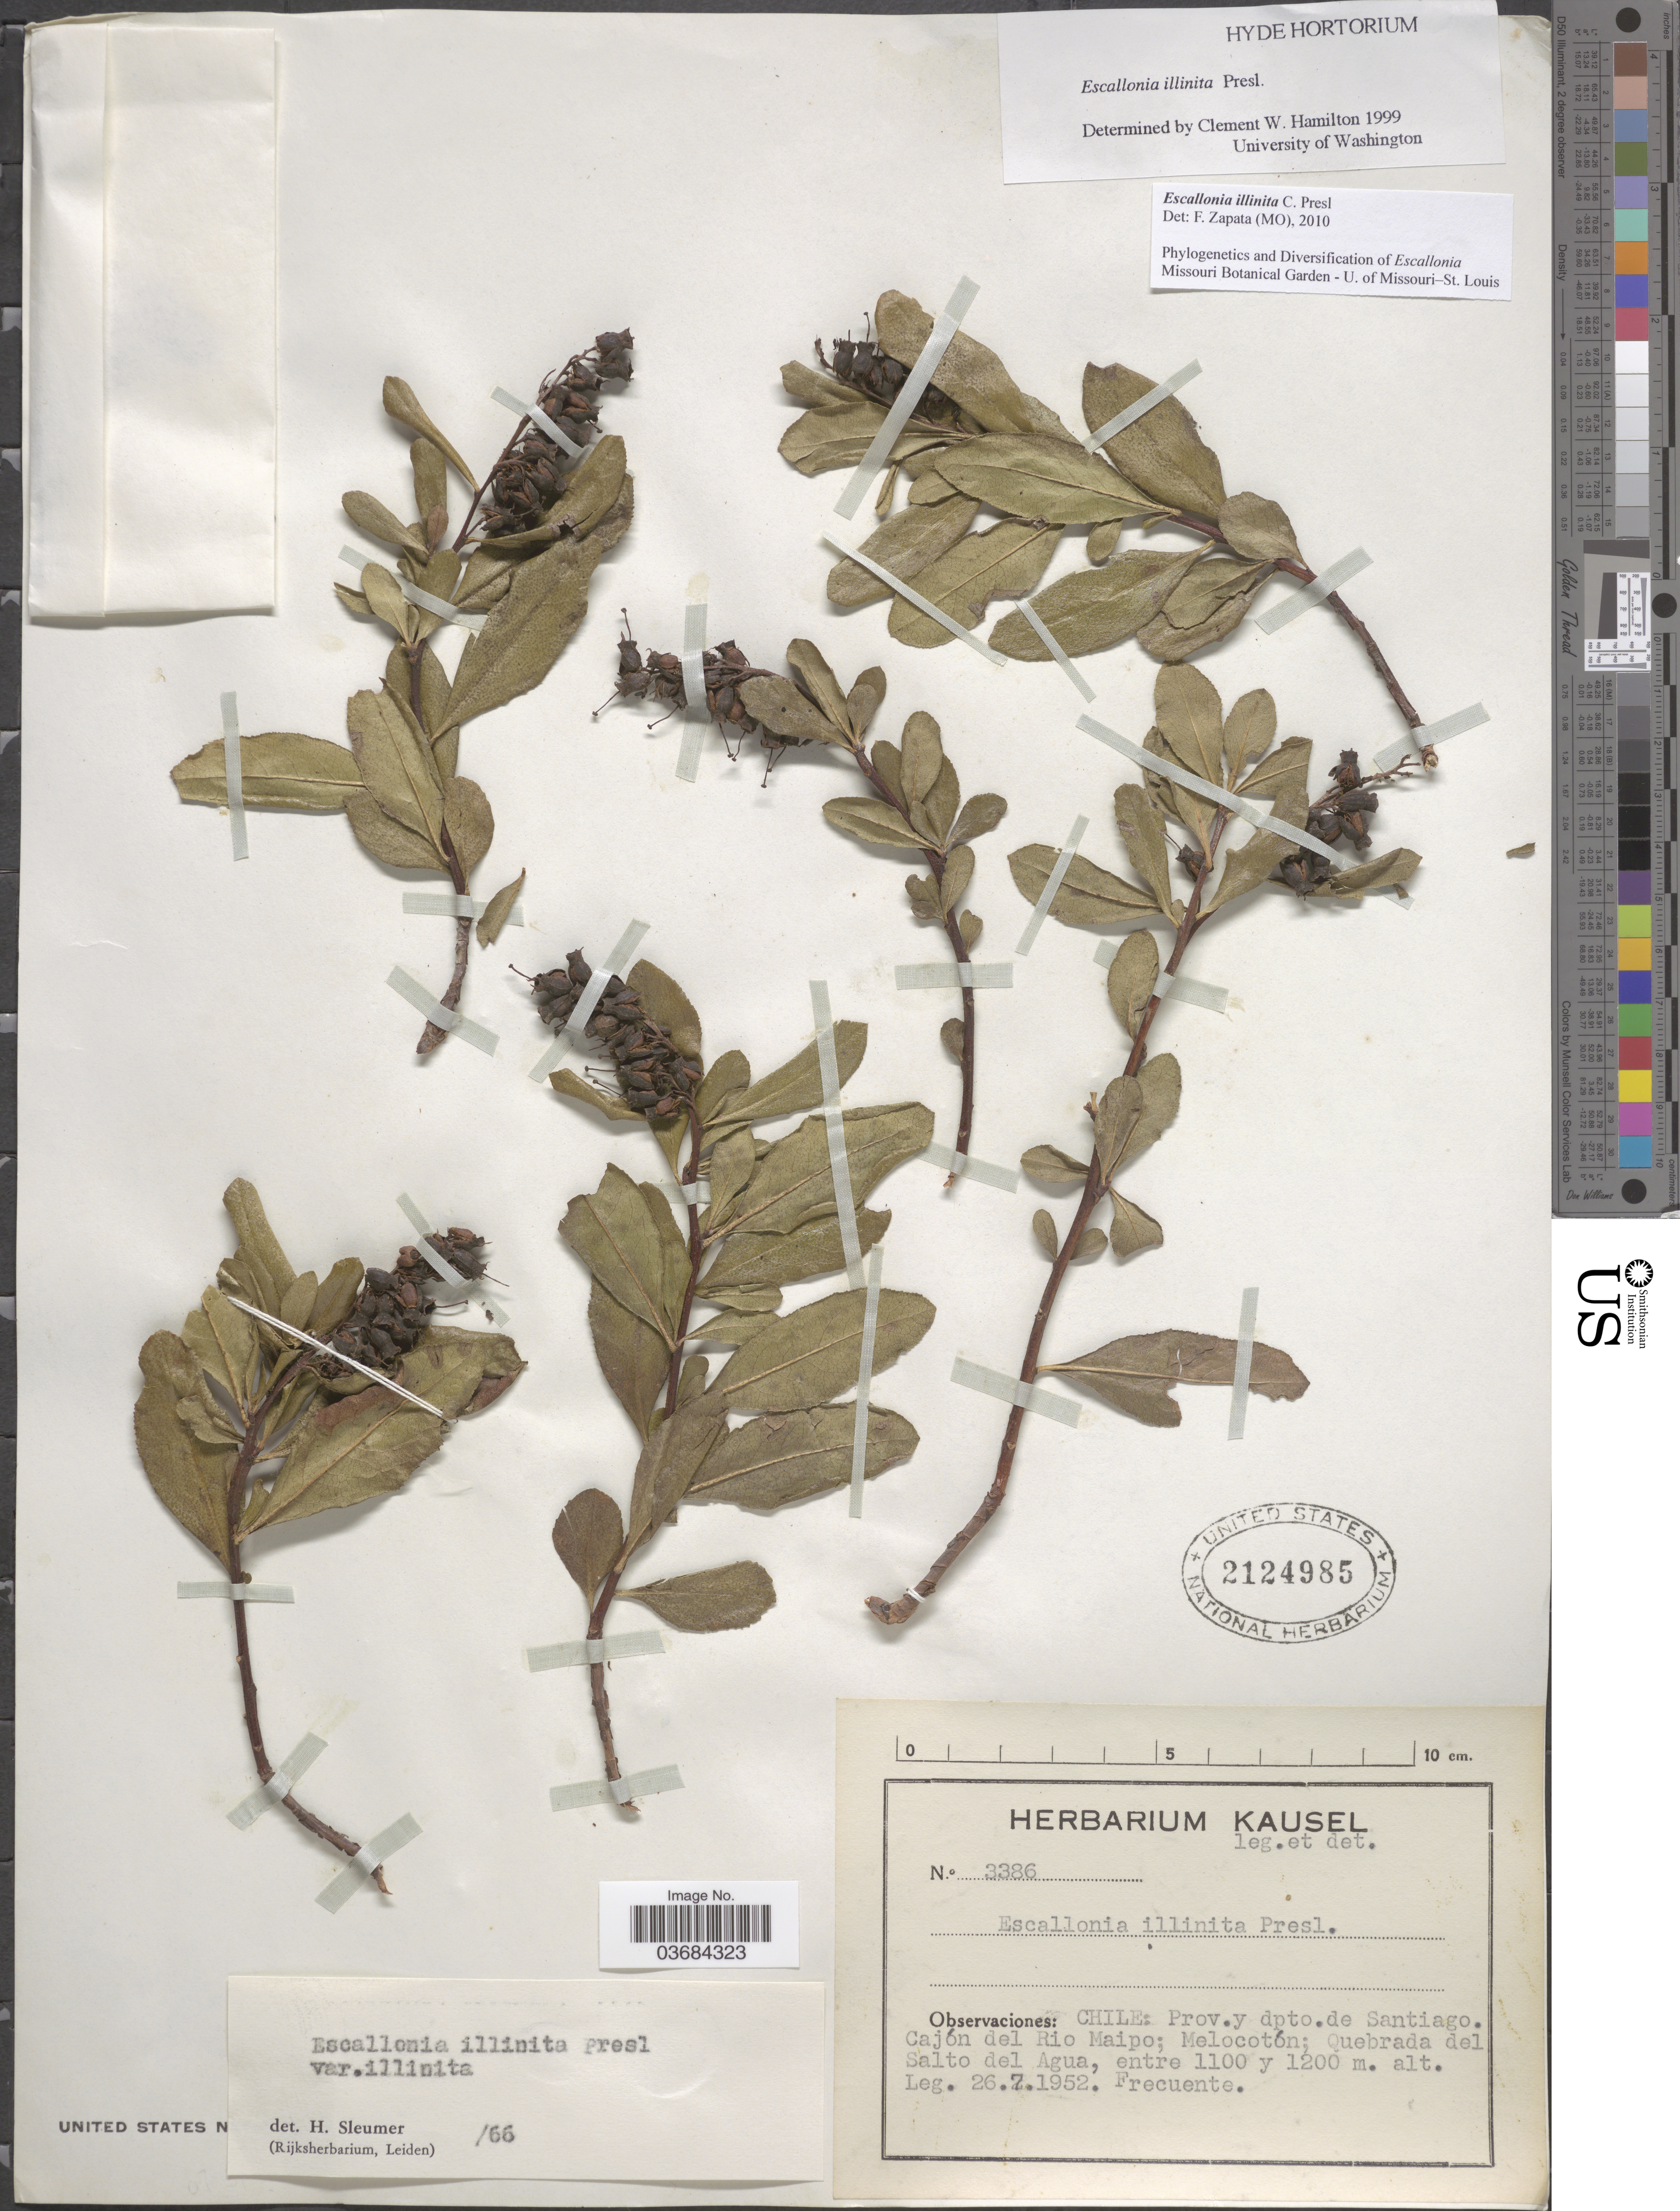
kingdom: Plantae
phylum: Tracheophyta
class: Magnoliopsida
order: Escalloniales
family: Escalloniaceae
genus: Escallonia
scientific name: Escallonia illinita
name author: C. Presl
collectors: Ex herb. Kausel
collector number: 3386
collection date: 1952-07-26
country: Chile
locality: Prov.y dpto. de Santiago. Cajón del Rio Maipo; Melocotón; Quebrada del Salto del Agua.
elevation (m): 1100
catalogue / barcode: US 2124985